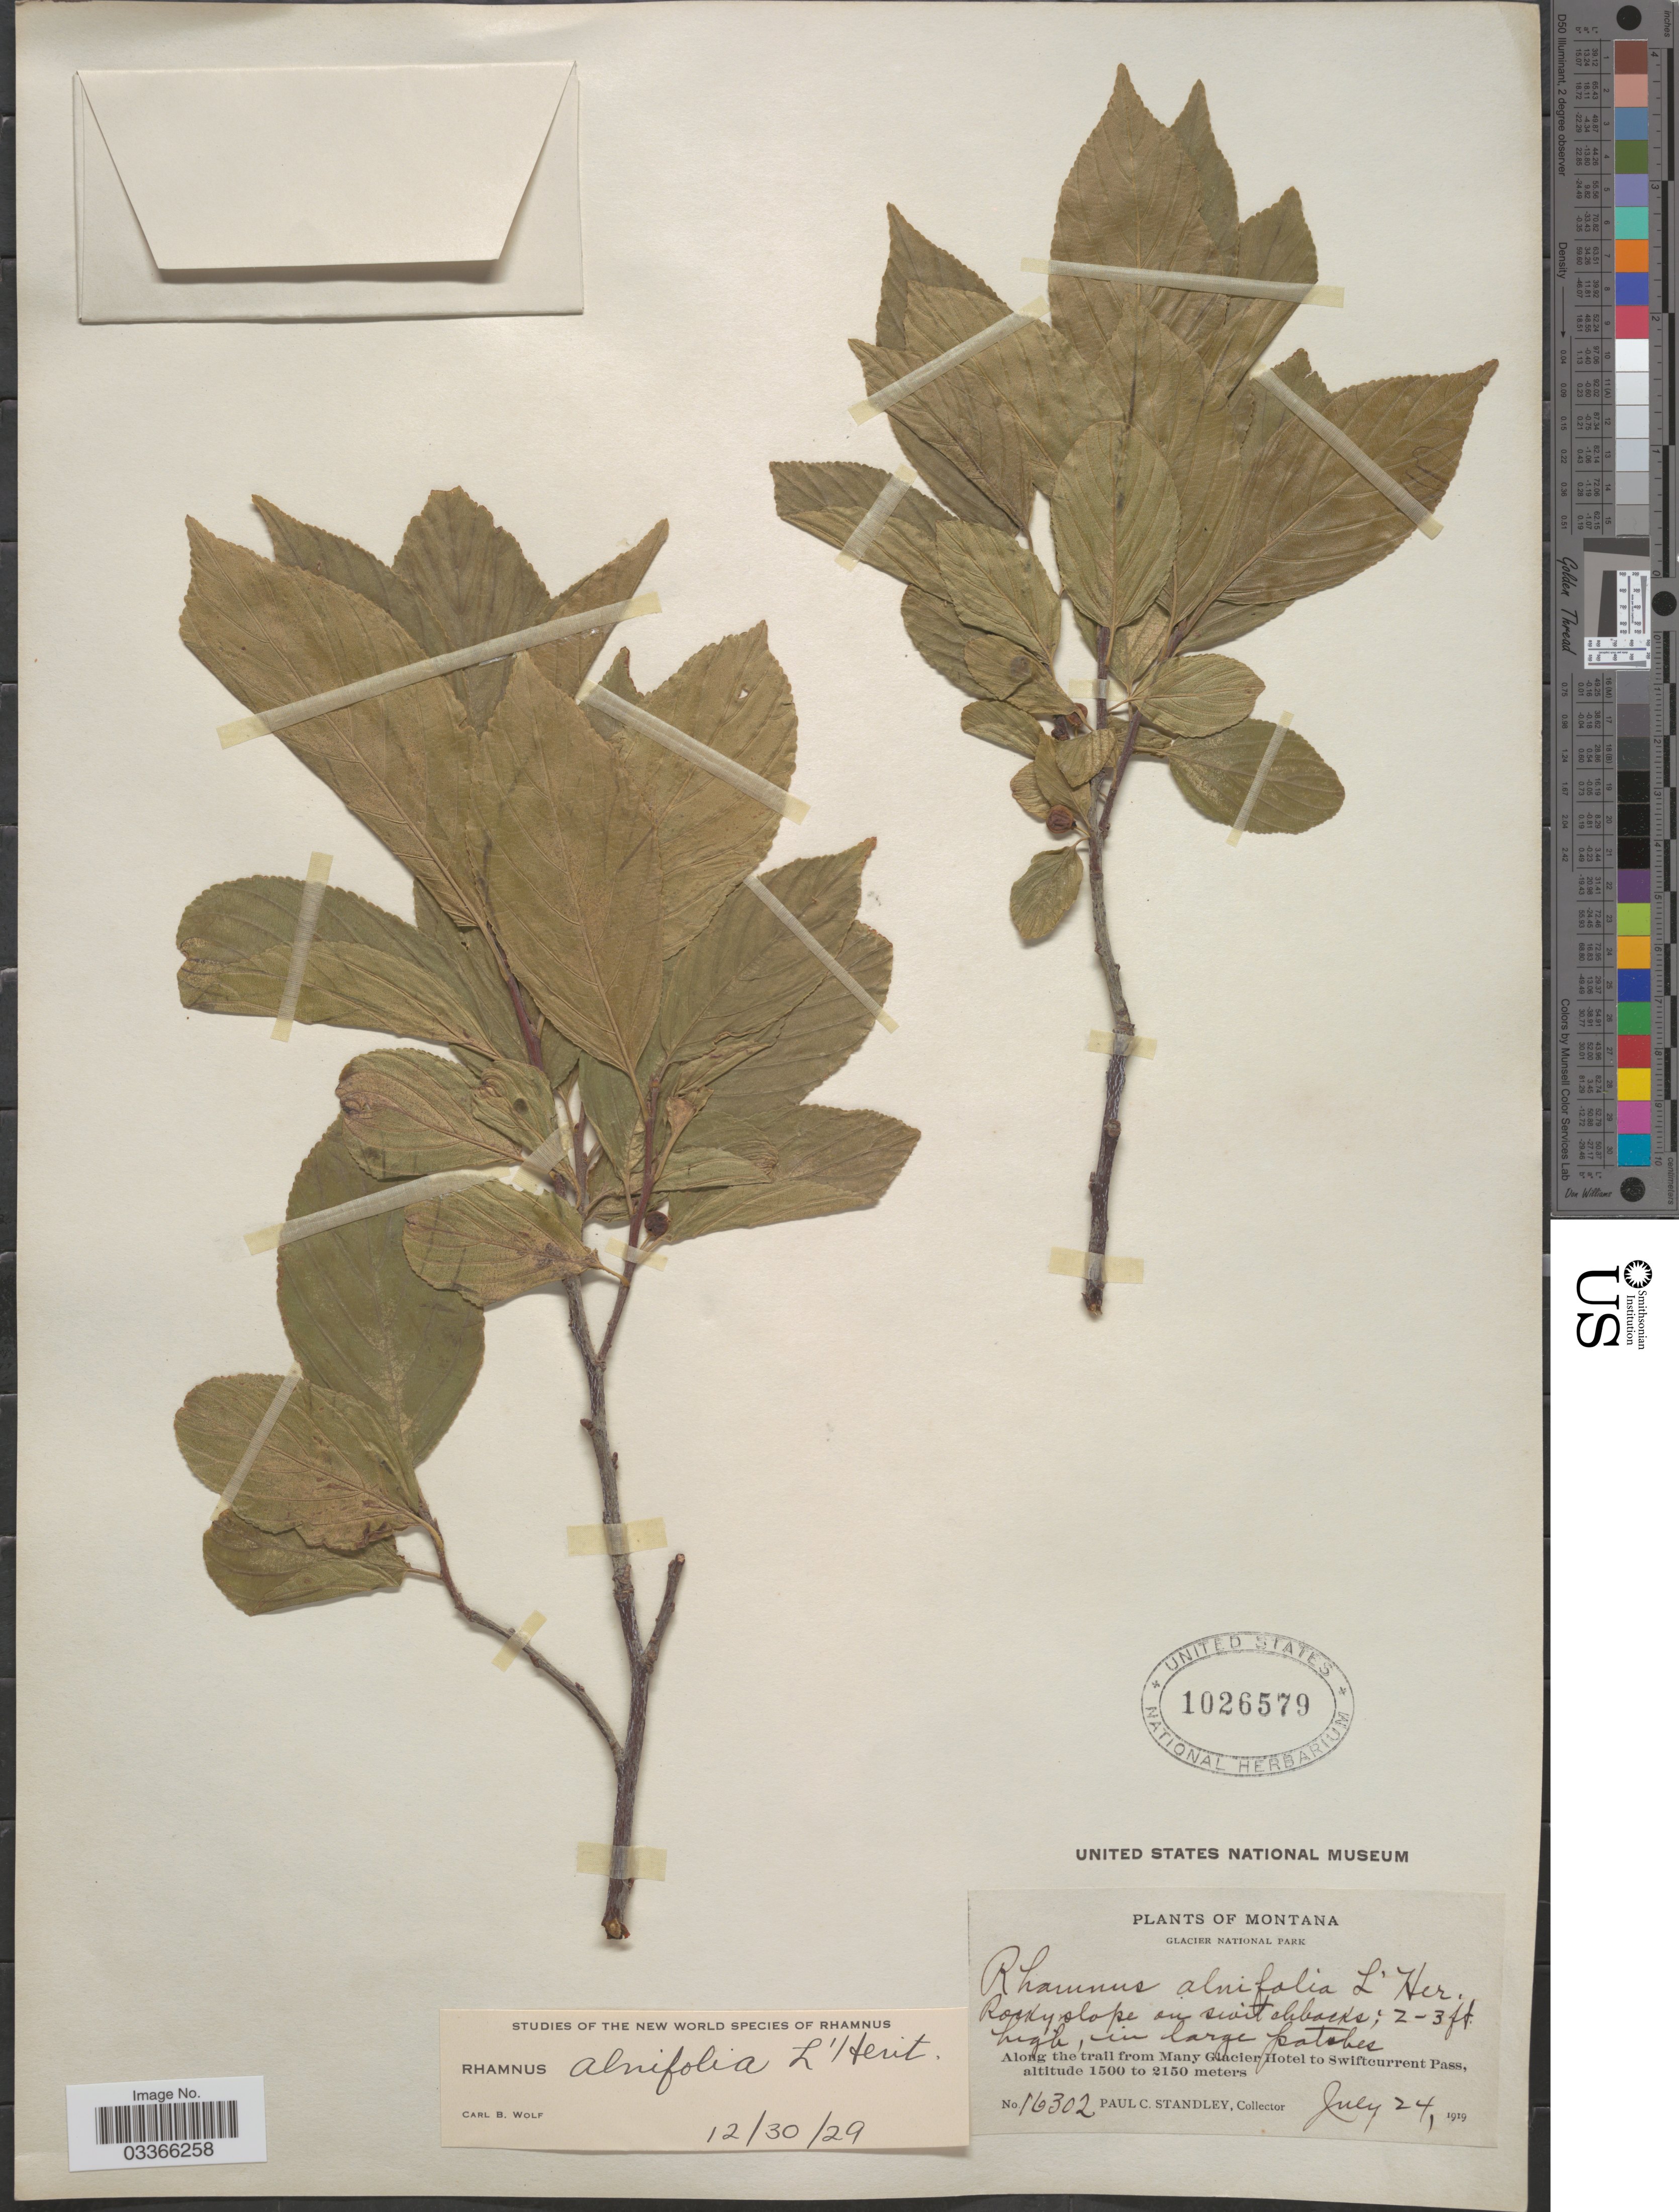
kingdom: Plantae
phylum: Tracheophyta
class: Magnoliopsida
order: Rosales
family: Rhamnaceae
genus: Rhamnus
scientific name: Rhamnus alnifolia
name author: L'Hér.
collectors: P. C. Standley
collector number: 16302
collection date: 1919-07-24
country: United States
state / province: Montana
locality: Glacier National Park, Along the trail from Many Glacier Hotel to Swiftcurrent Pass.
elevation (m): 1500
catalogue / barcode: US 1026579